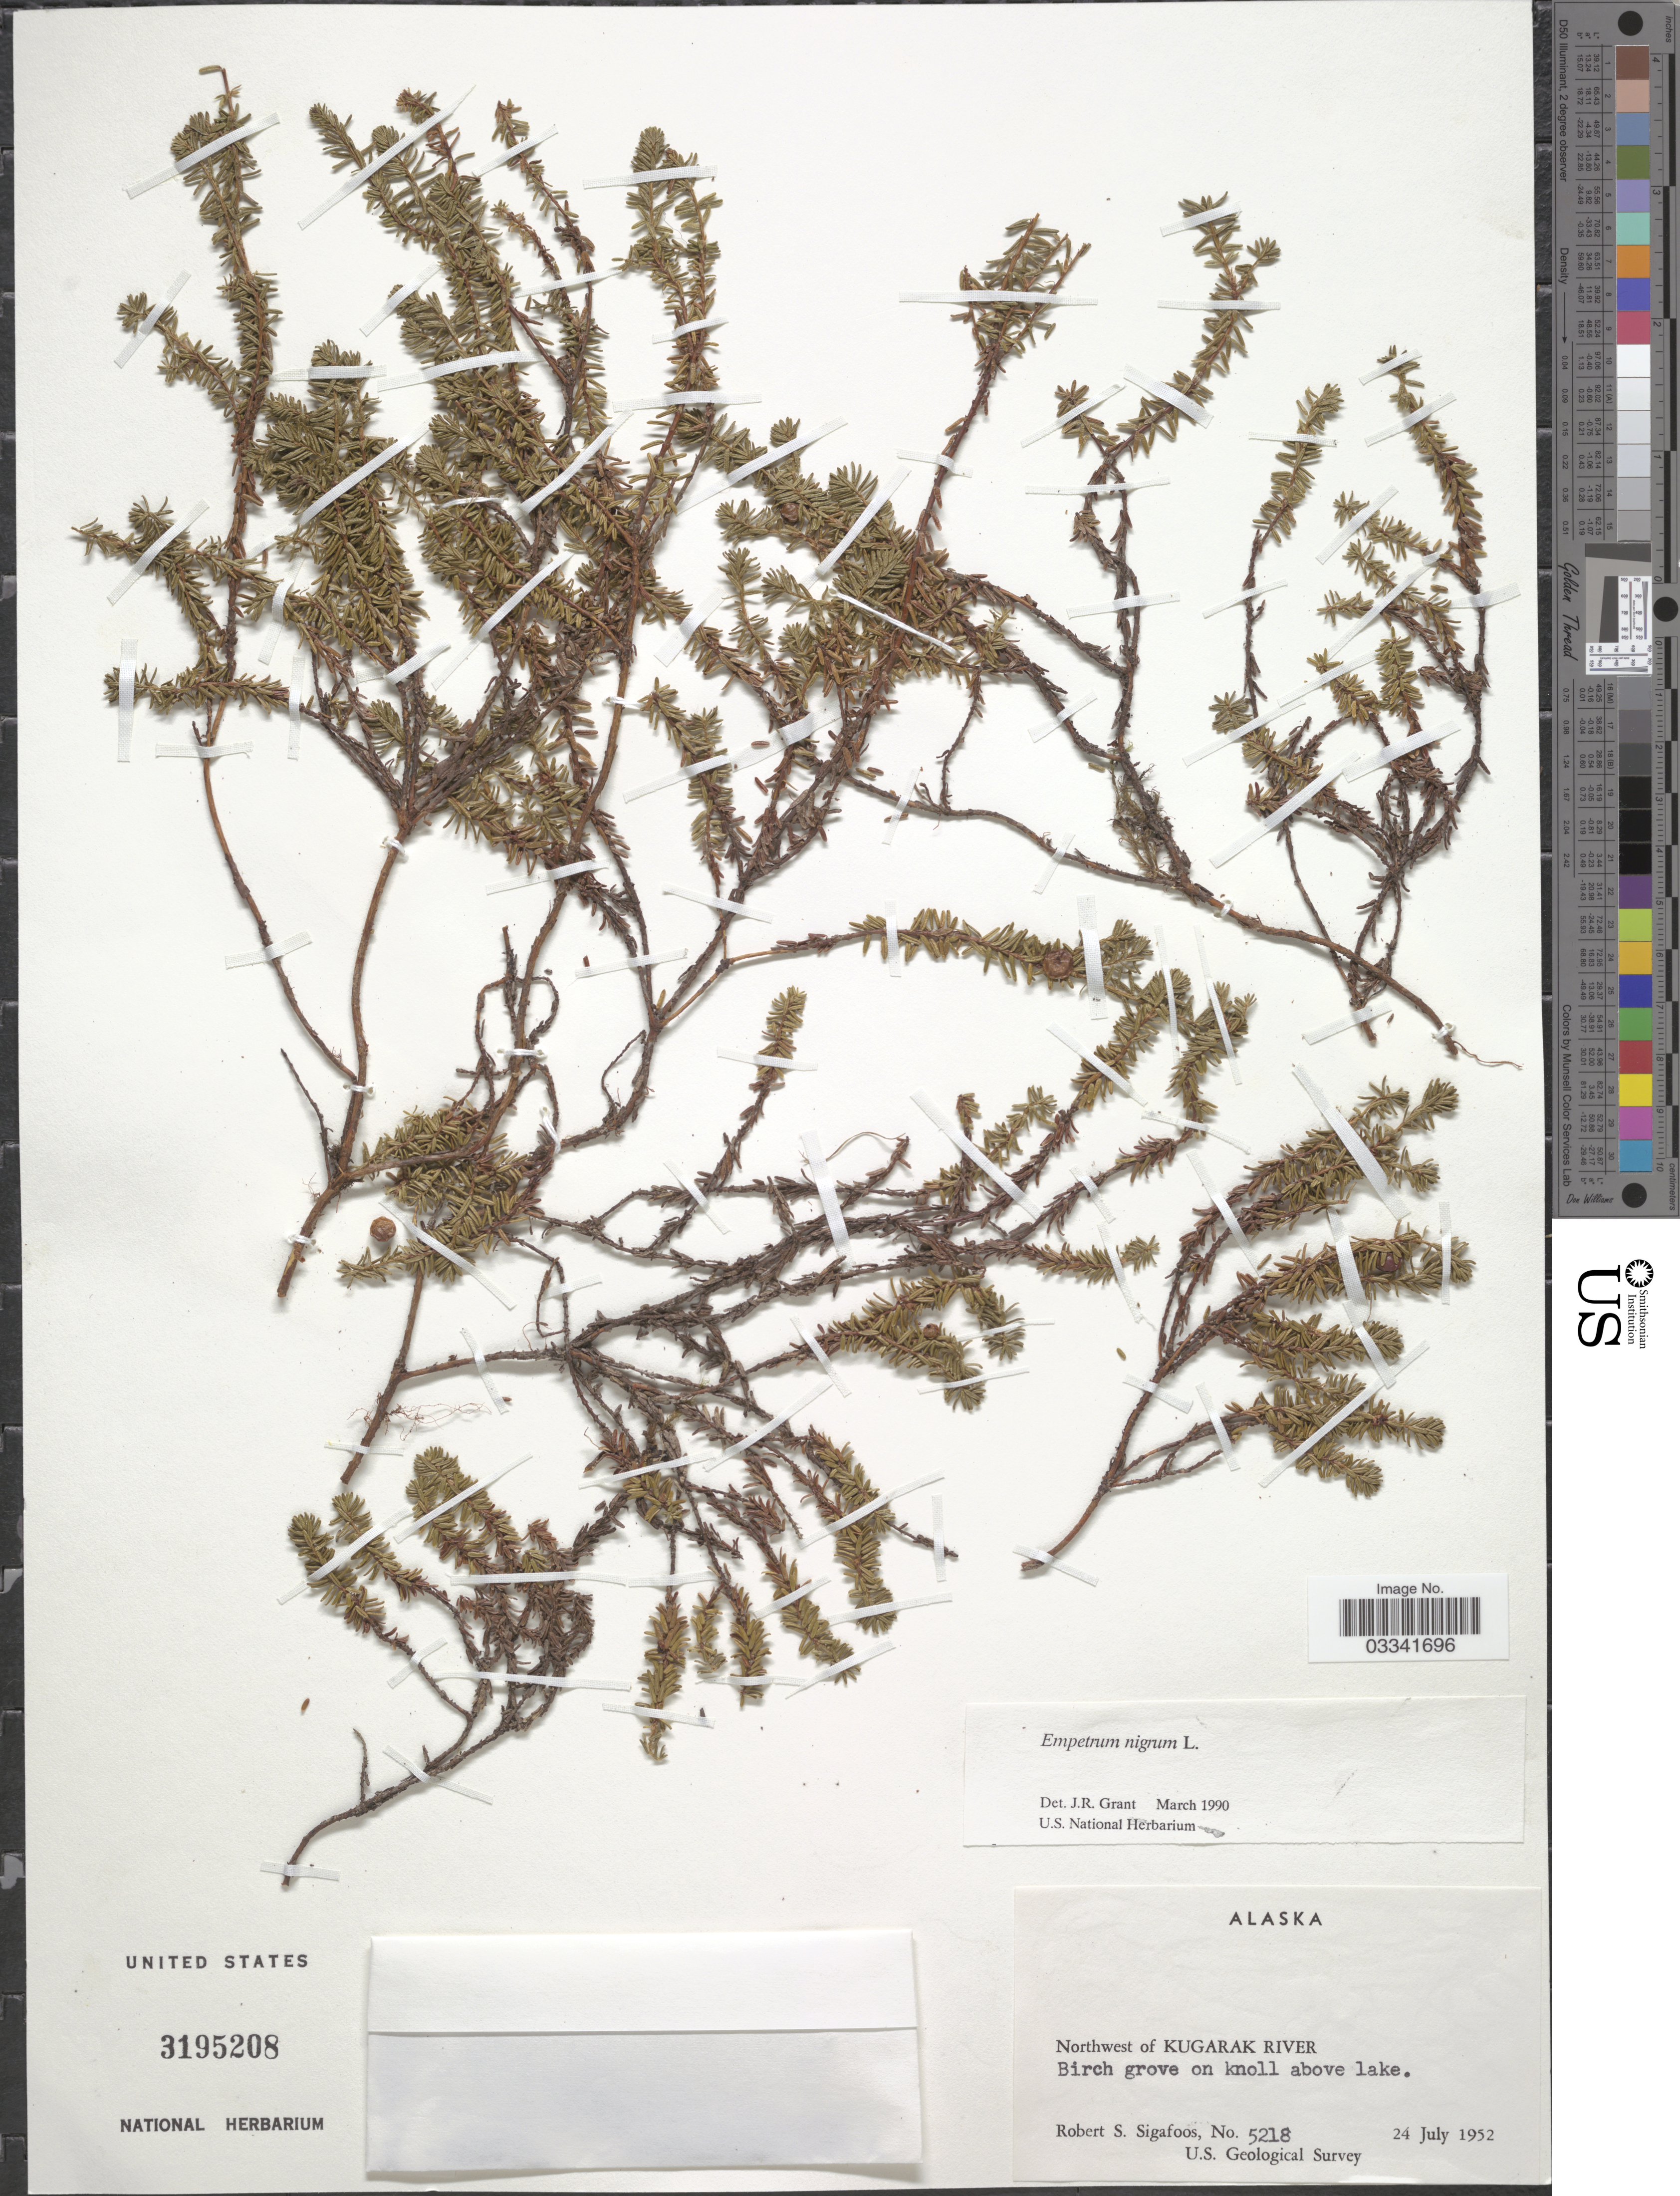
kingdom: Plantae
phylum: Tracheophyta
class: Magnoliopsida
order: Ericales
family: Ericaceae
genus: Empetrum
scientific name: Empetrum nigrum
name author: L.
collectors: R. Sigafoos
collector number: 5218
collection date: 1952-07-24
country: United States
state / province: Alaska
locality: Northwest of Kugarak River. Birch grove on knoll above lake.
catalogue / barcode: US 3195208